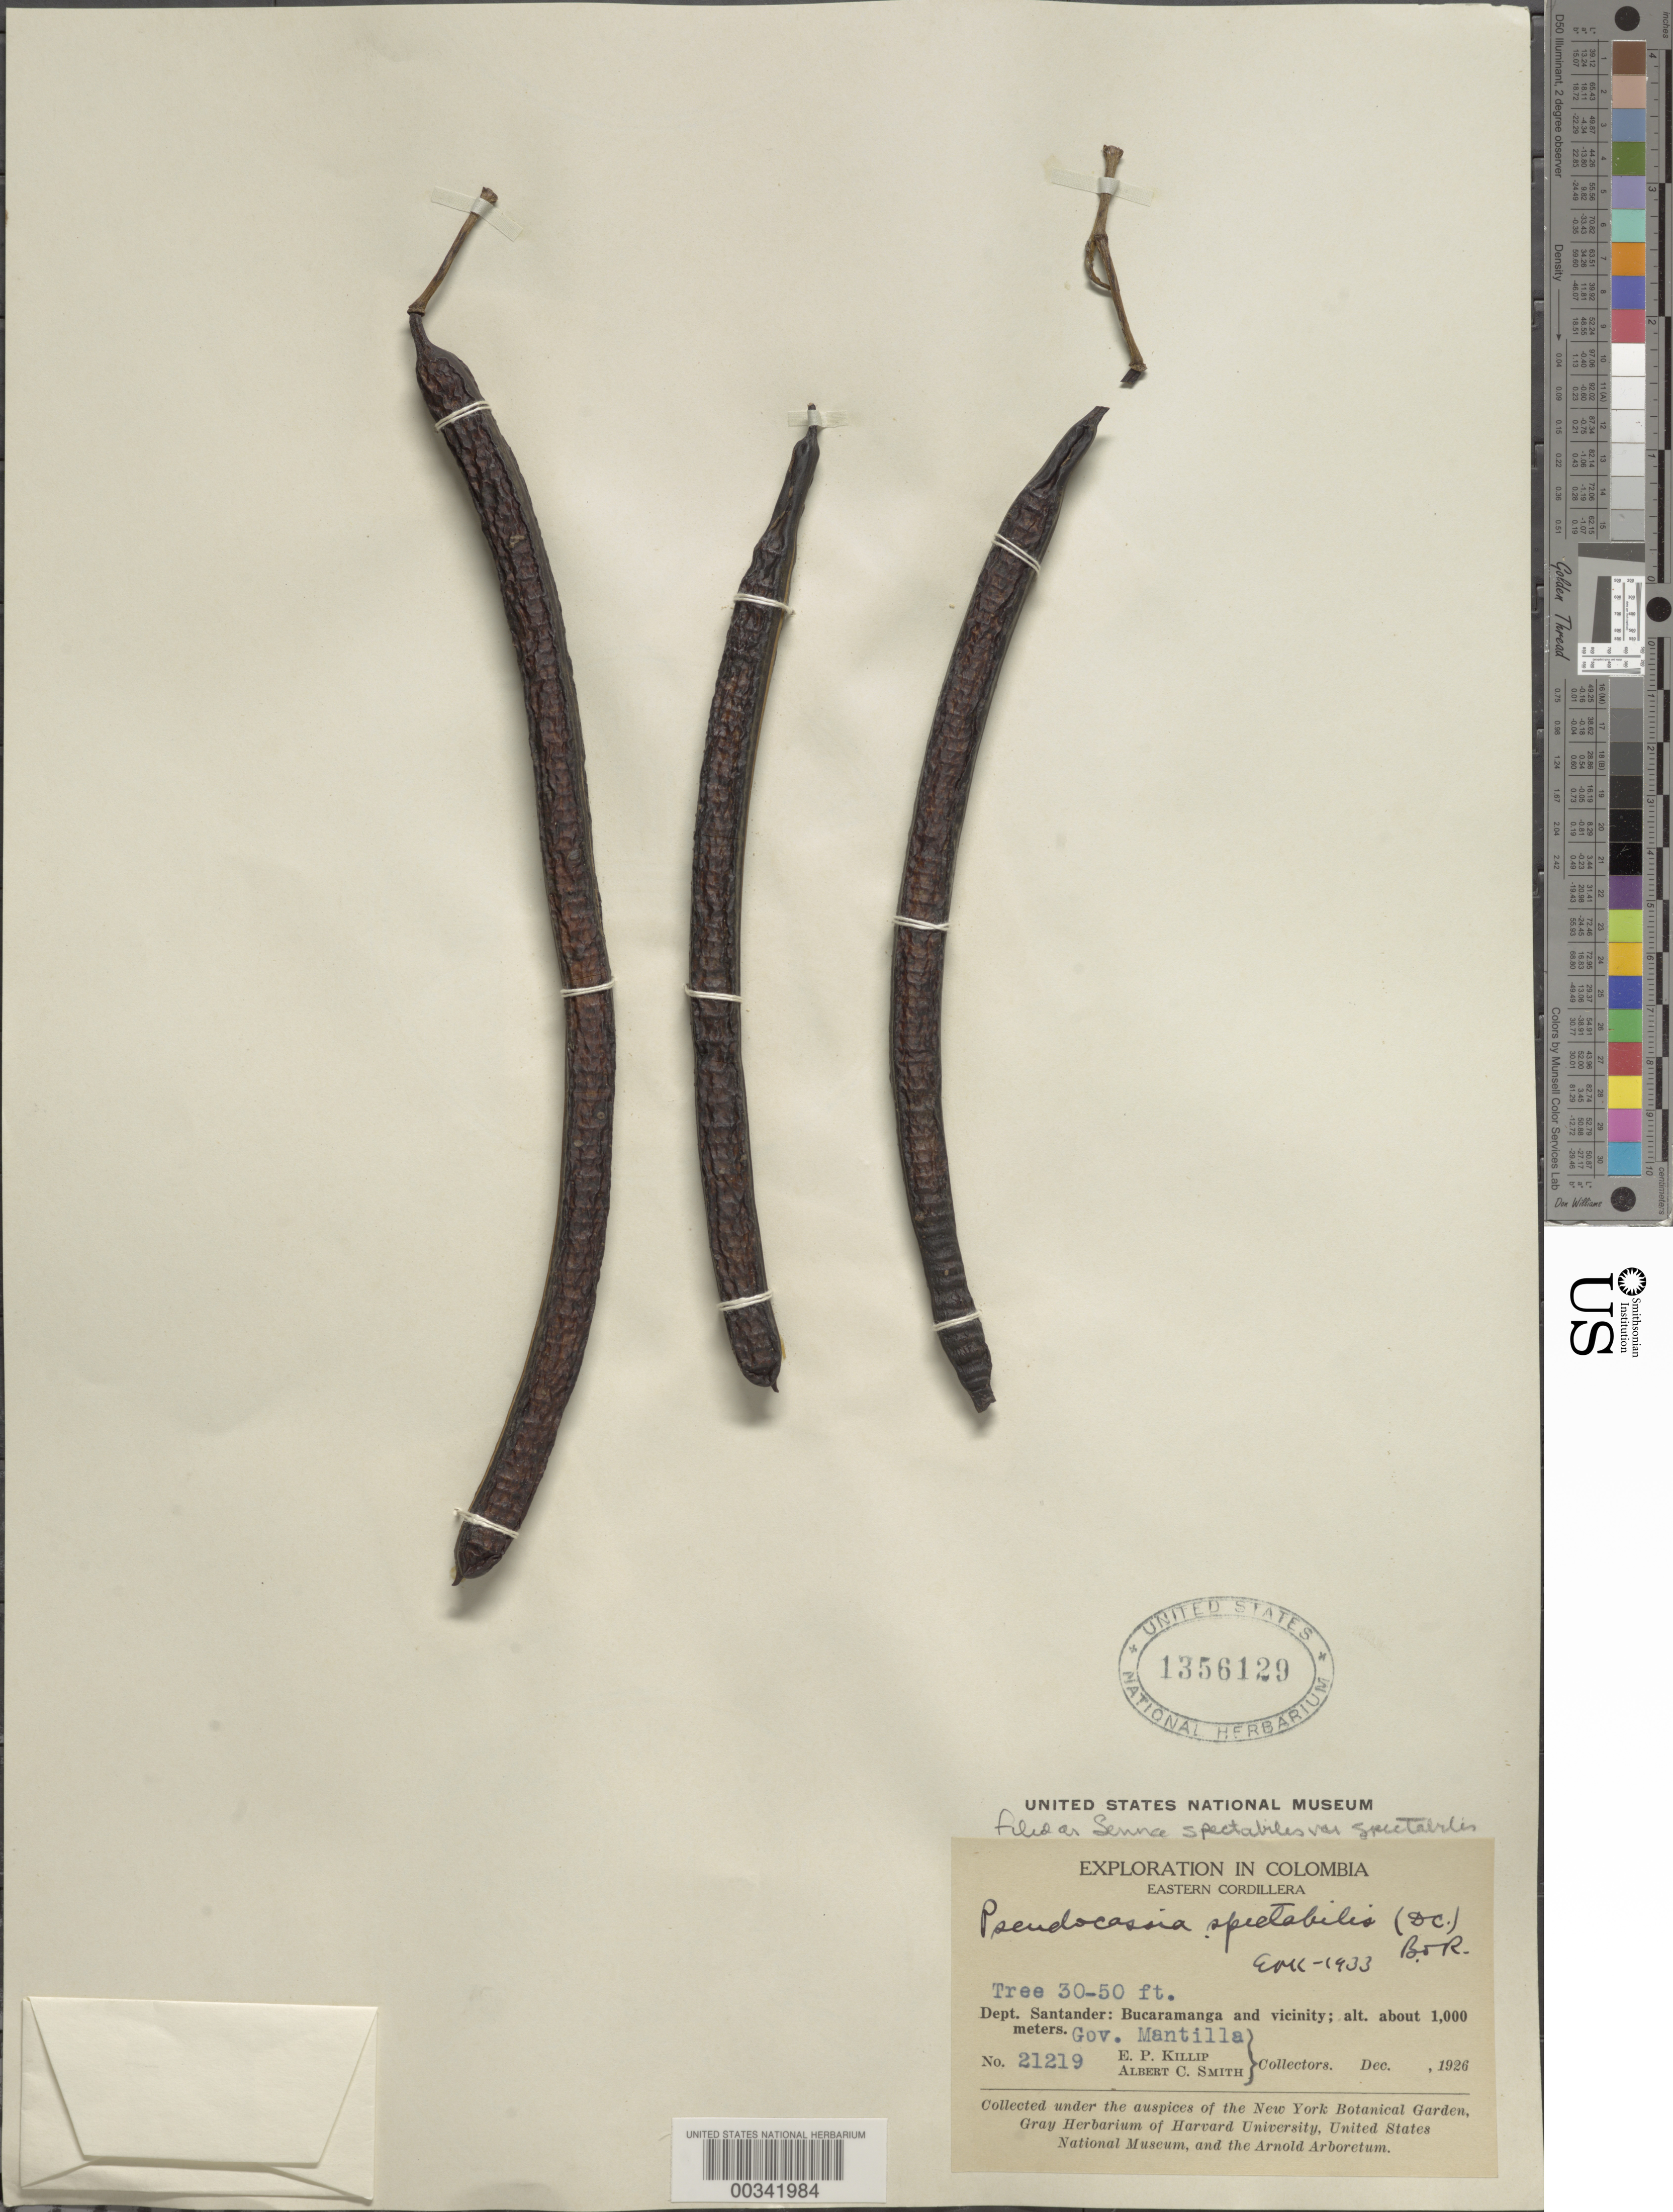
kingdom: Plantae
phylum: Tracheophyta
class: Magnoliopsida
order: Fabales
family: Fabaceae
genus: Senna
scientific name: Senna spectabilis var. spectabilis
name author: (DC.) H.S. Irwin & Barneby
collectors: E. P. Killip & A. C. Smith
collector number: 21219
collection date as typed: Dec 1926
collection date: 1926-12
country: Colombia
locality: Bucaramanga and vicinity; gov. mantilla; eastern Cordillera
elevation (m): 1000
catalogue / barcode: US 1356129